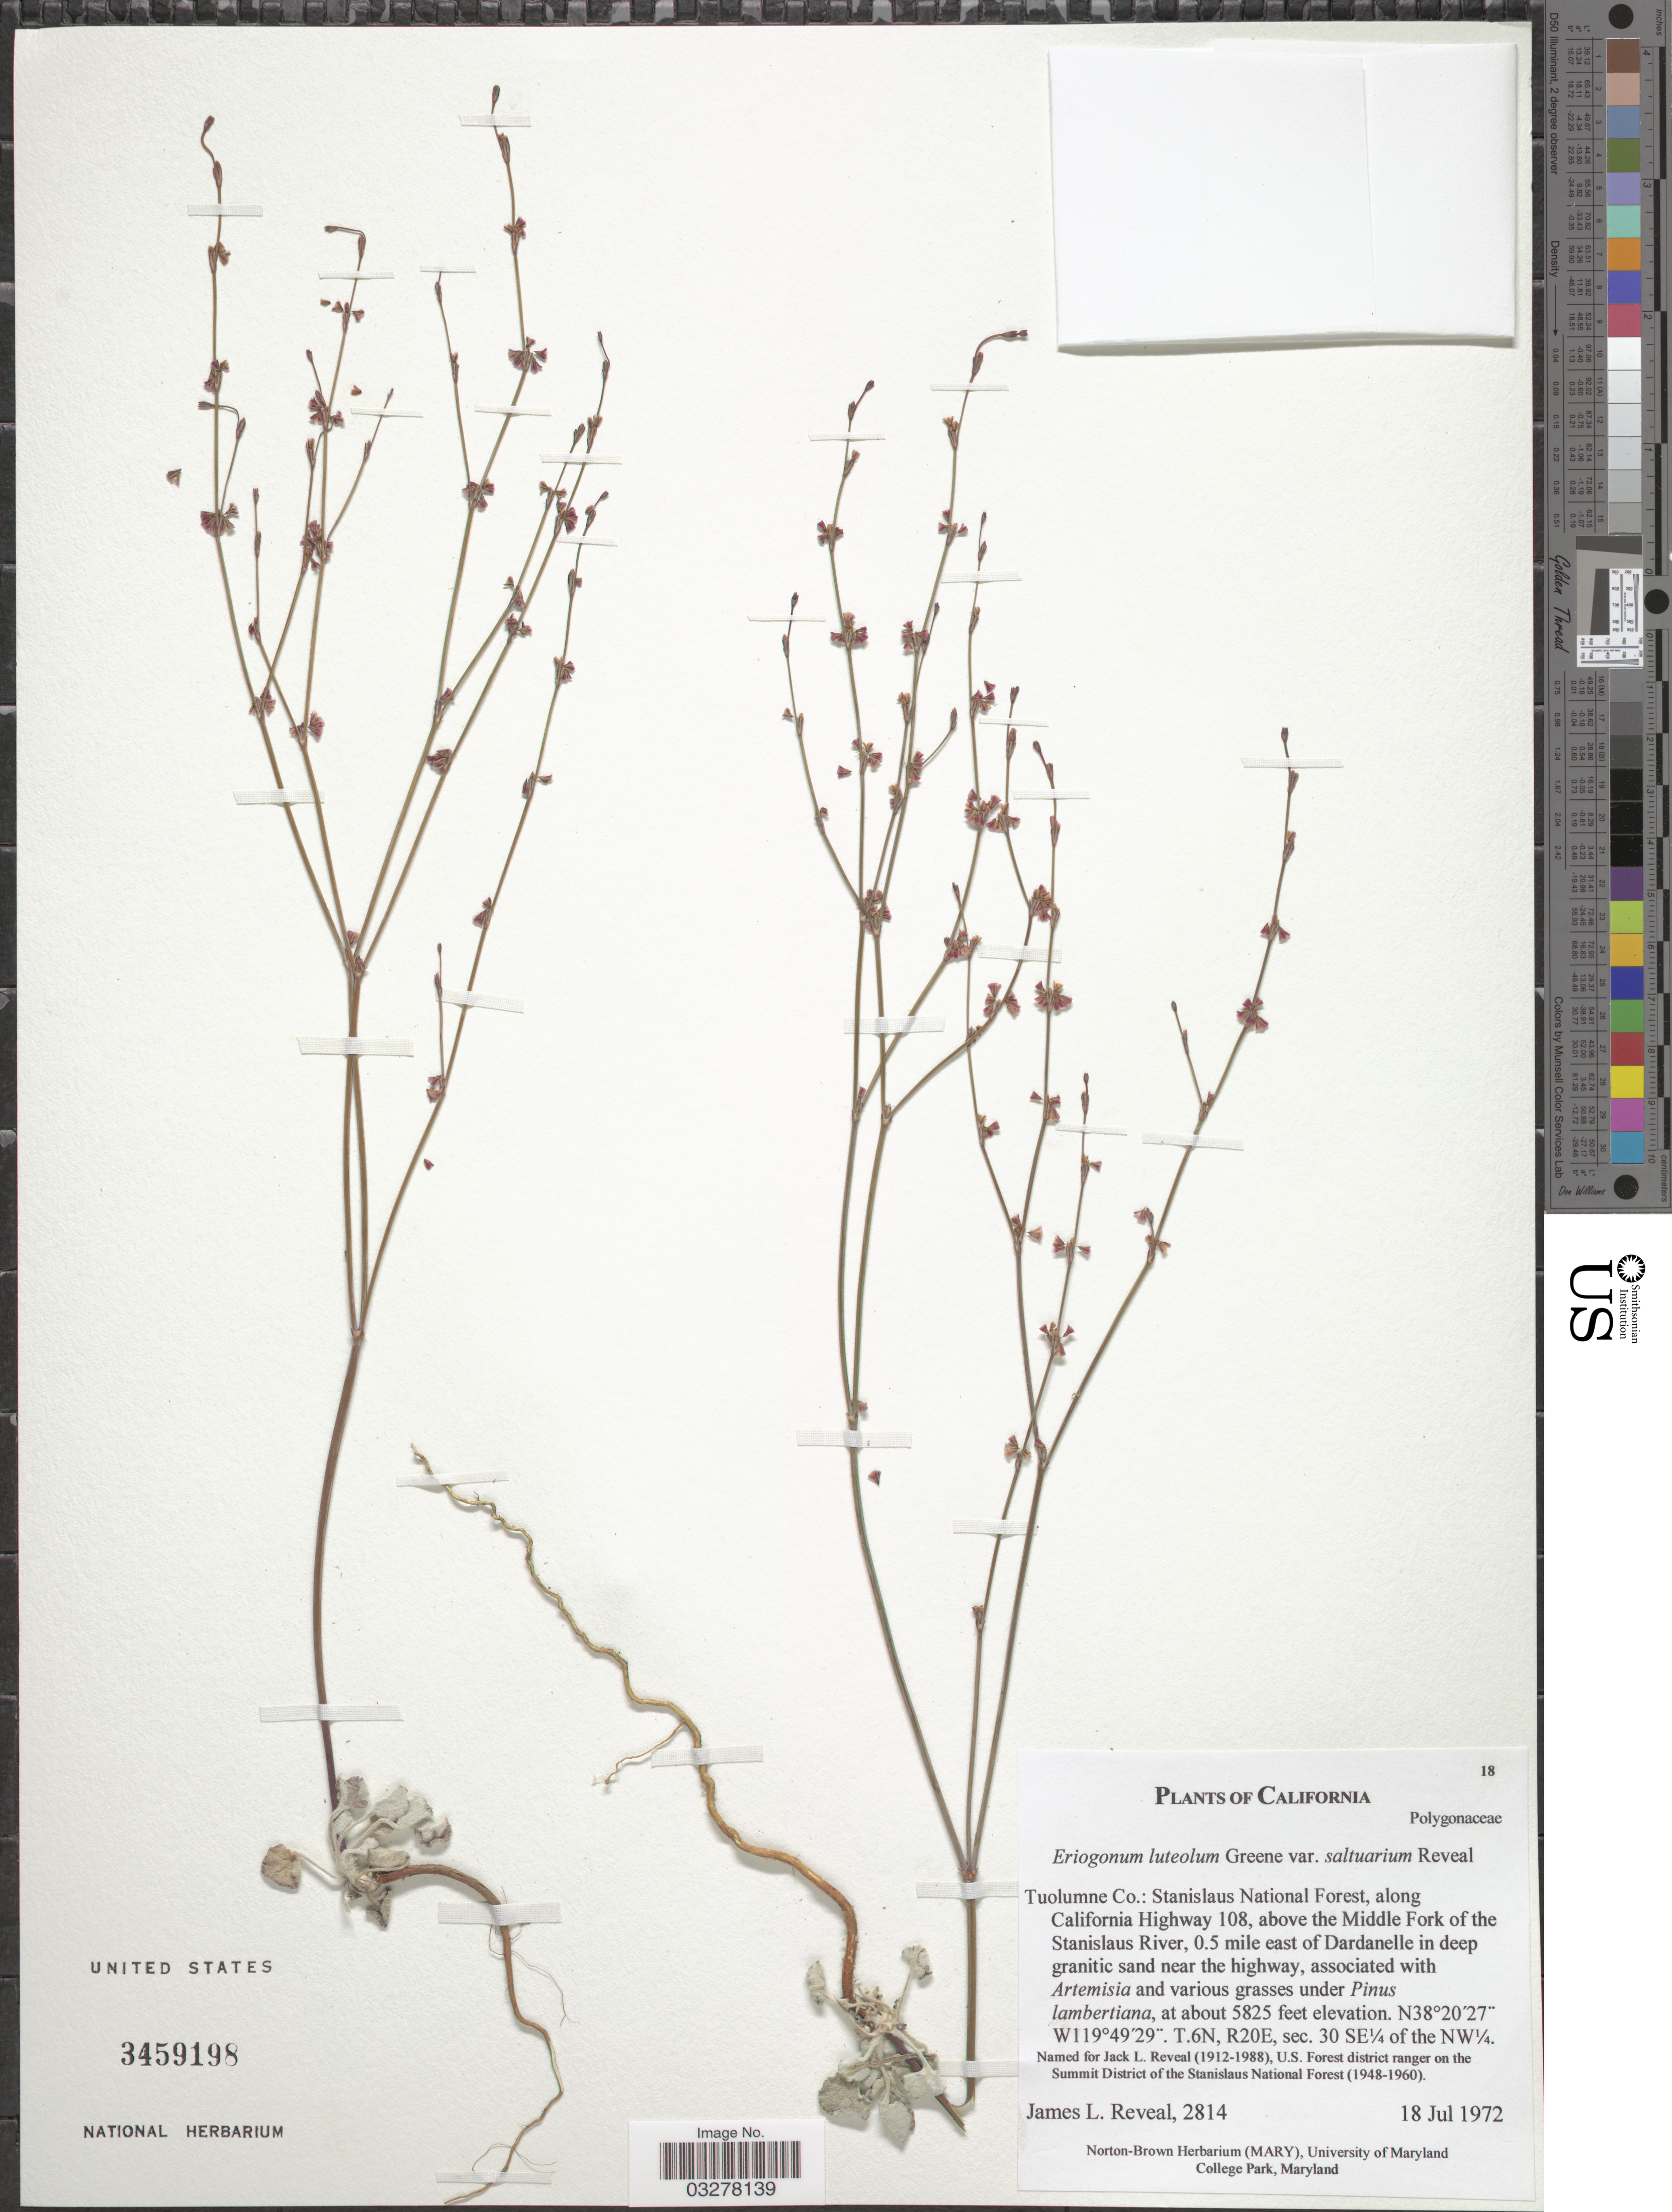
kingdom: Plantae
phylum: Tracheophyta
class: Magnoliopsida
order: Caryophyllales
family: Polygonaceae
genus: Eriogonum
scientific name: Eriogonum luteolum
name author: Greene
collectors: J. L. Reveal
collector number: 2814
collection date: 1972-07-18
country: United States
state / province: California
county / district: Tuolumne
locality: Tuolumne Co.: Stanislaus National Forest, along California Highway 108, above the Middle Fork of the Stanislaus River, 0.5 mile east of Dardanelle. T.6N, R20E, sec. 30 SE¼ of the NW¼.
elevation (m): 1775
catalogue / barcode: US 3459198